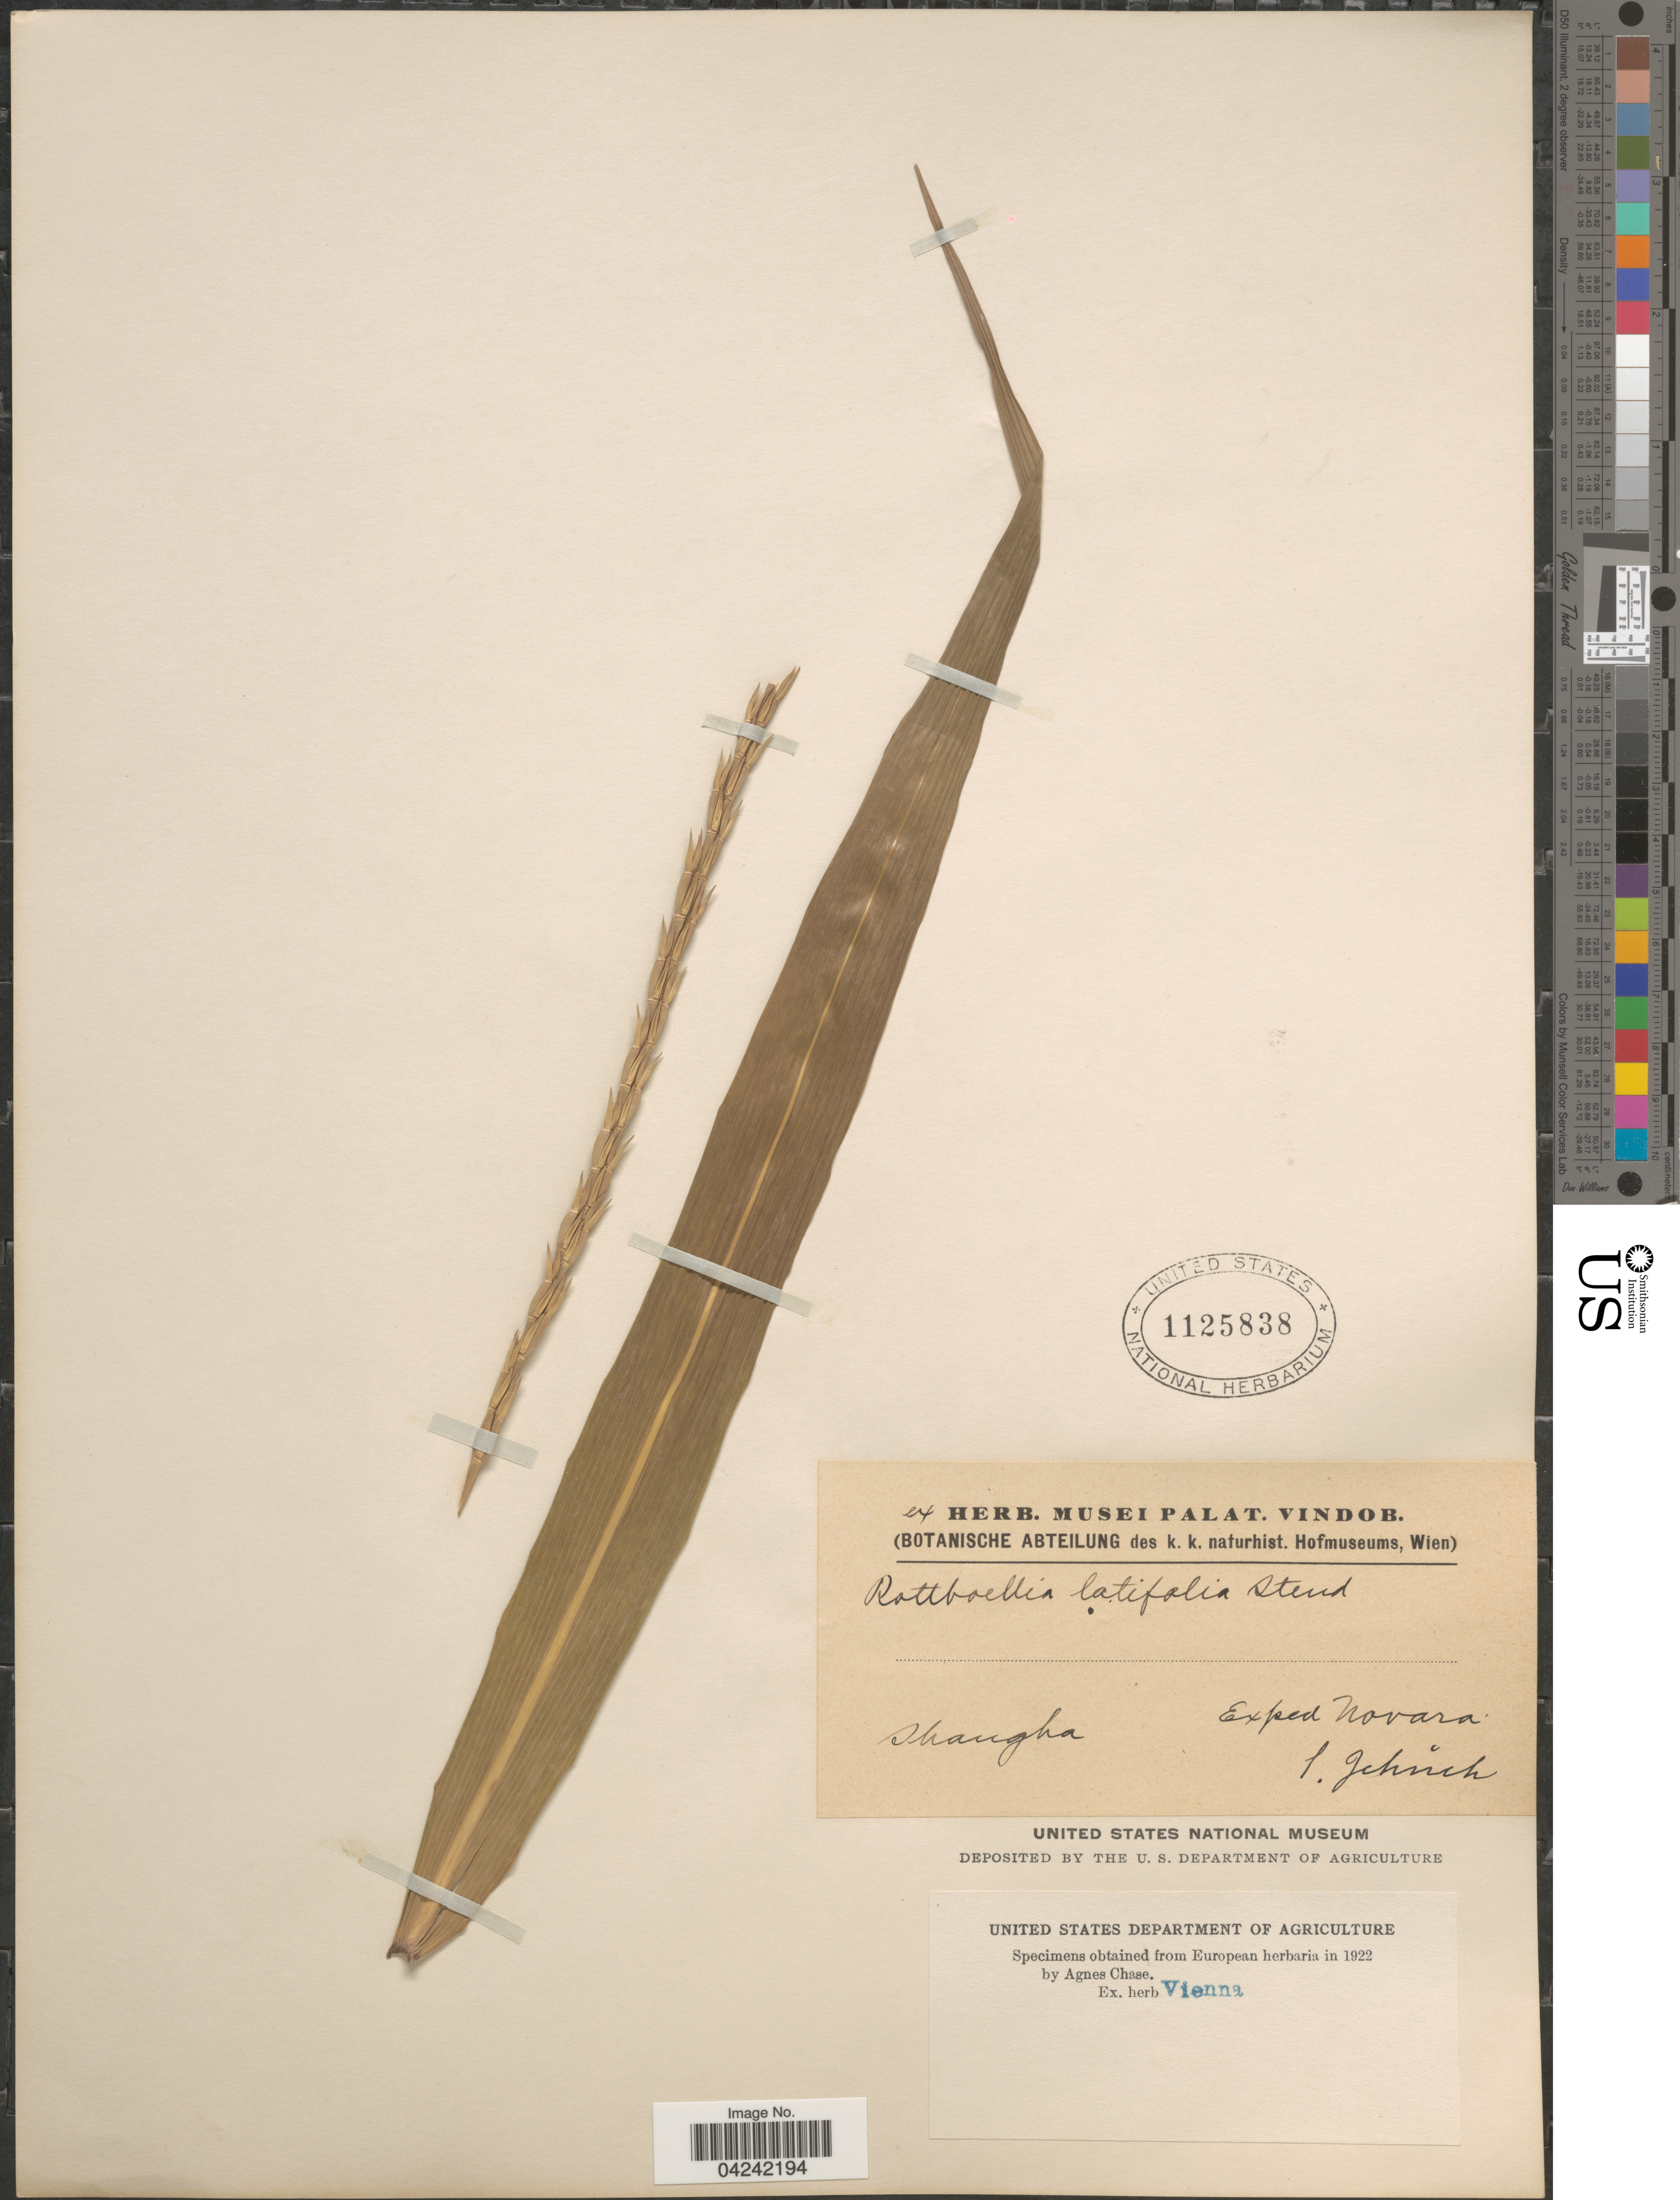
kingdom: Plantae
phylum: Tracheophyta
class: Liliopsida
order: Poales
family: Poaceae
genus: Phacelurus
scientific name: Phacelurus latifolius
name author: (Steud.) Ohwi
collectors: J. Jelinek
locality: Shangha. Exped Novara.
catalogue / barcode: US 1125838